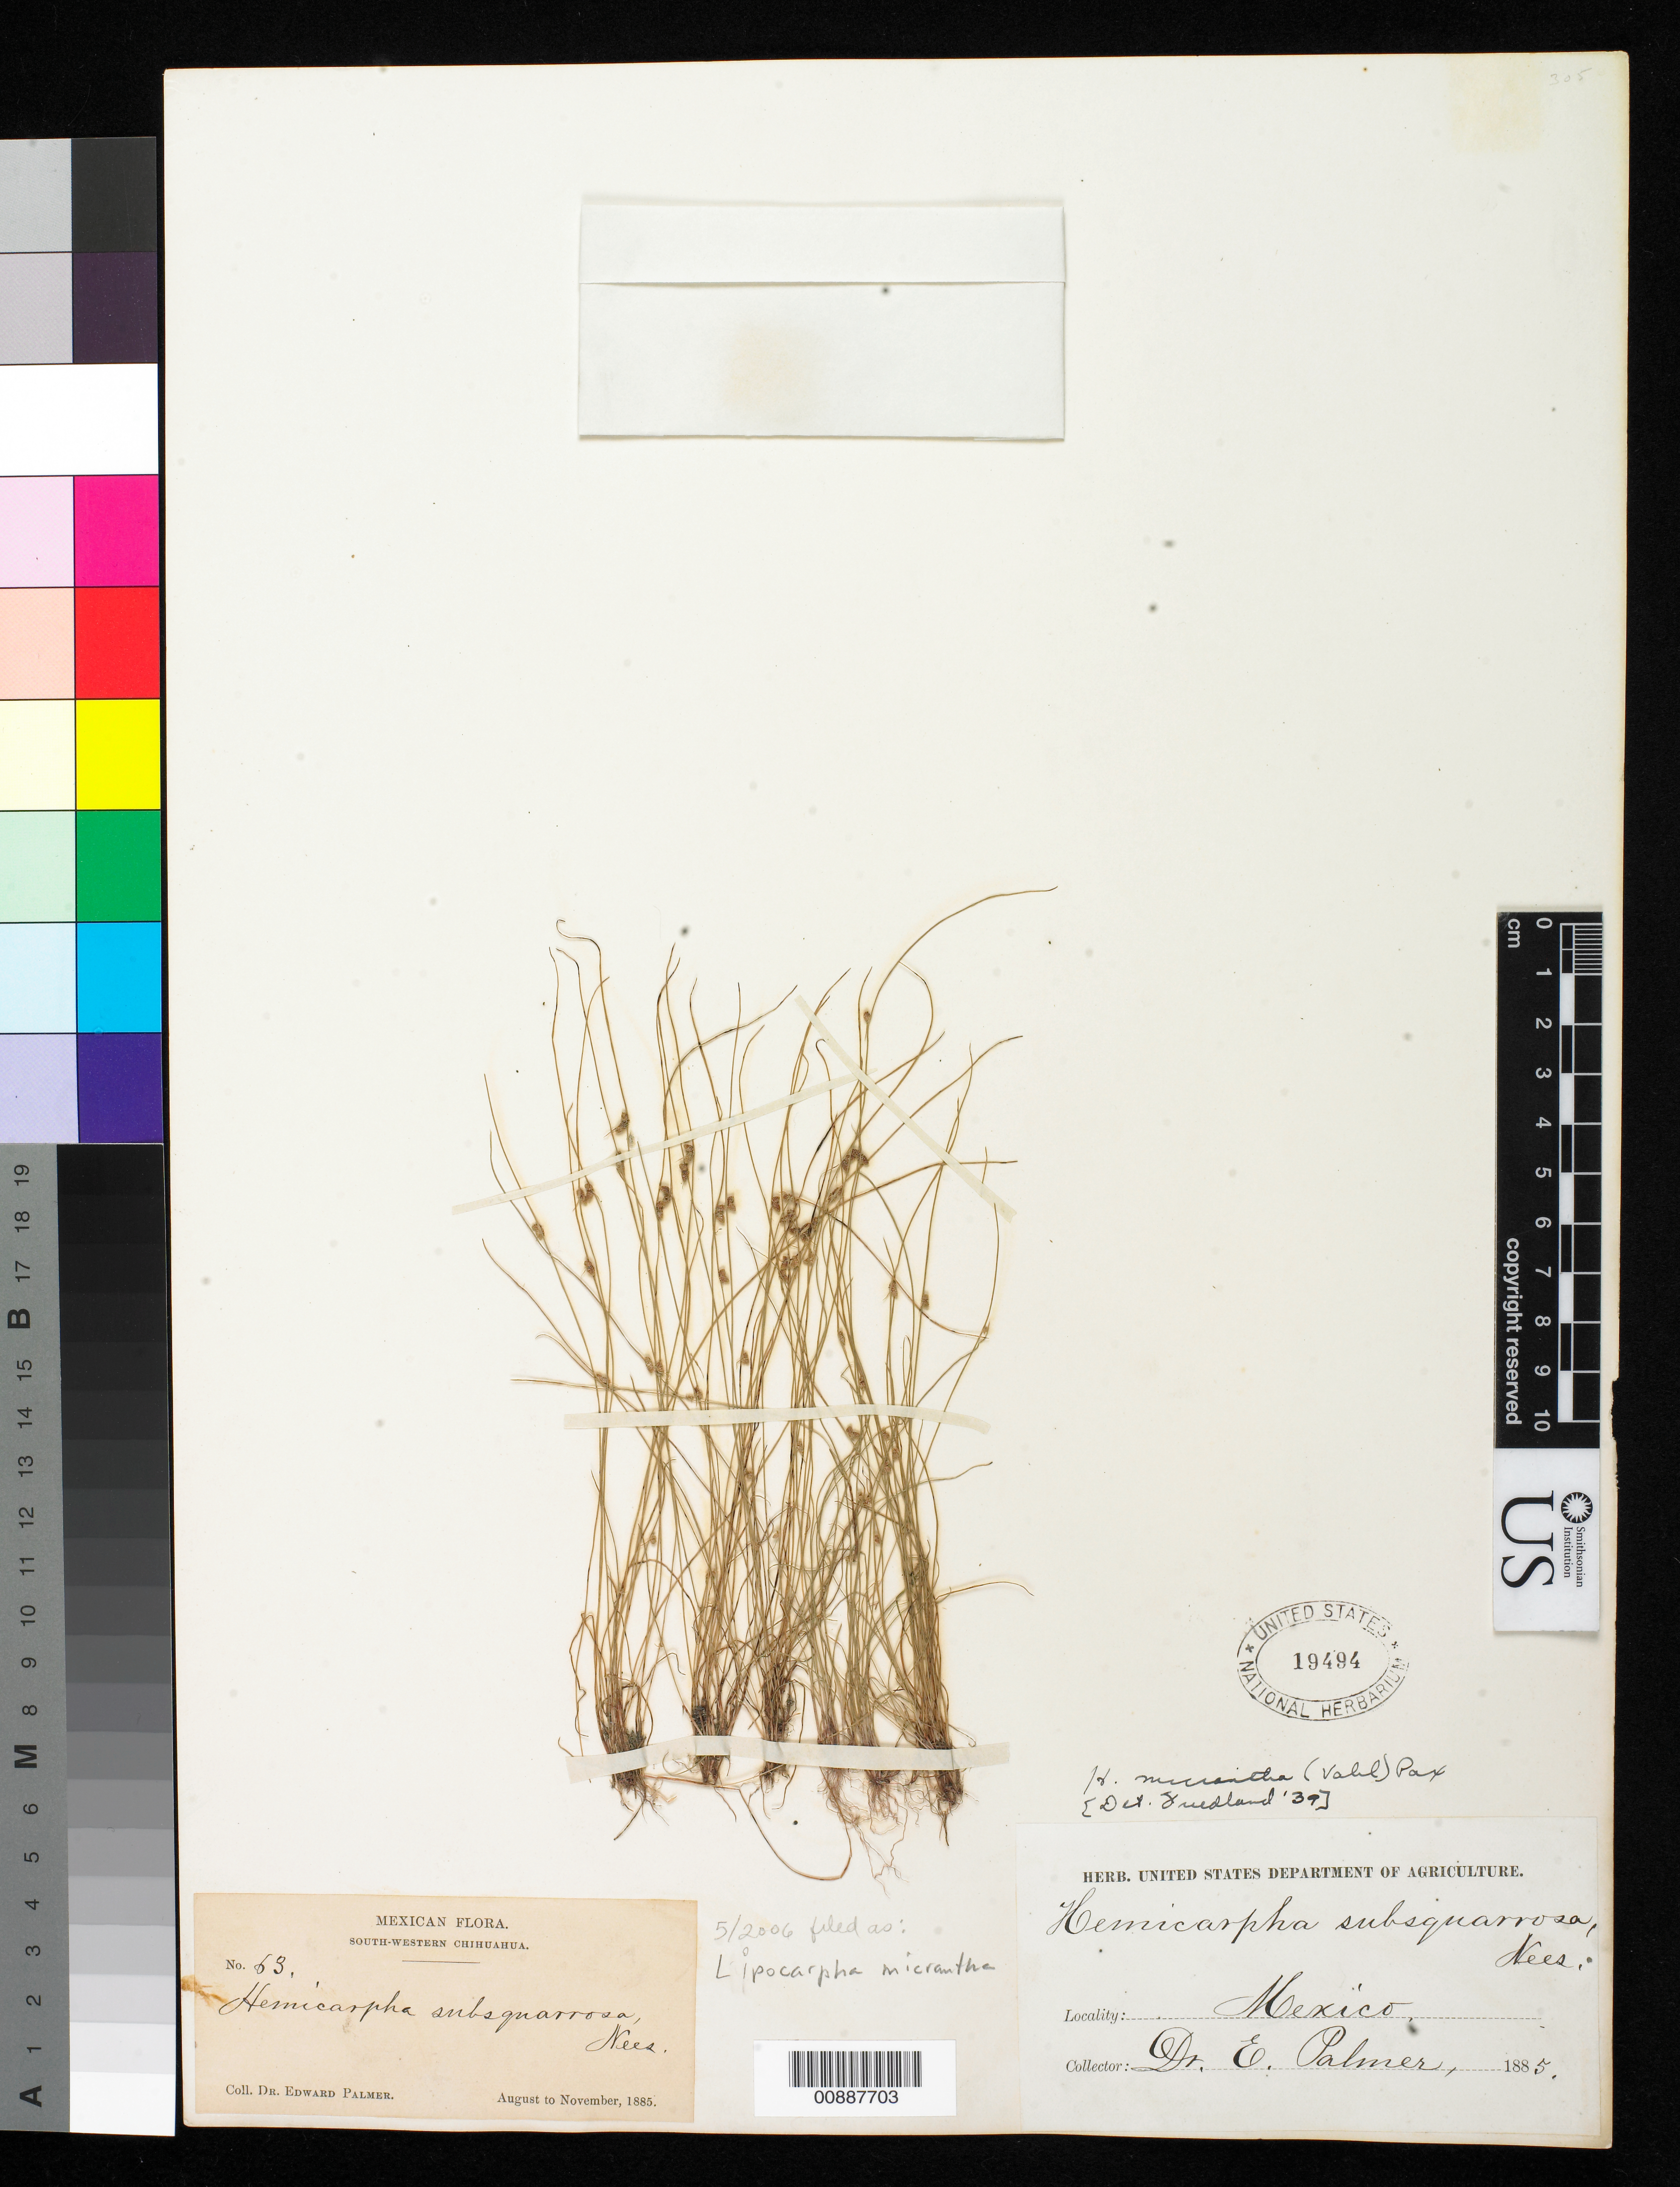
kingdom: Plantae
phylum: Tracheophyta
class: Liliopsida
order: Poales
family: Cyperaceae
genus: Cyperus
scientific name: Cyperus subsquarrosus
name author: (Muhl.) Bauters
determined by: Strong, M. T., (US), Smithsonian Institution - National Museum of Natural History (UNITED STATES)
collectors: E. Palmer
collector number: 63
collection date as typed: Aug 1885 to -- Nov 1885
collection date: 1885-08/1885-11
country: Mexico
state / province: Chihuahua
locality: South-Western Chihuahua.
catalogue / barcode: US 19494